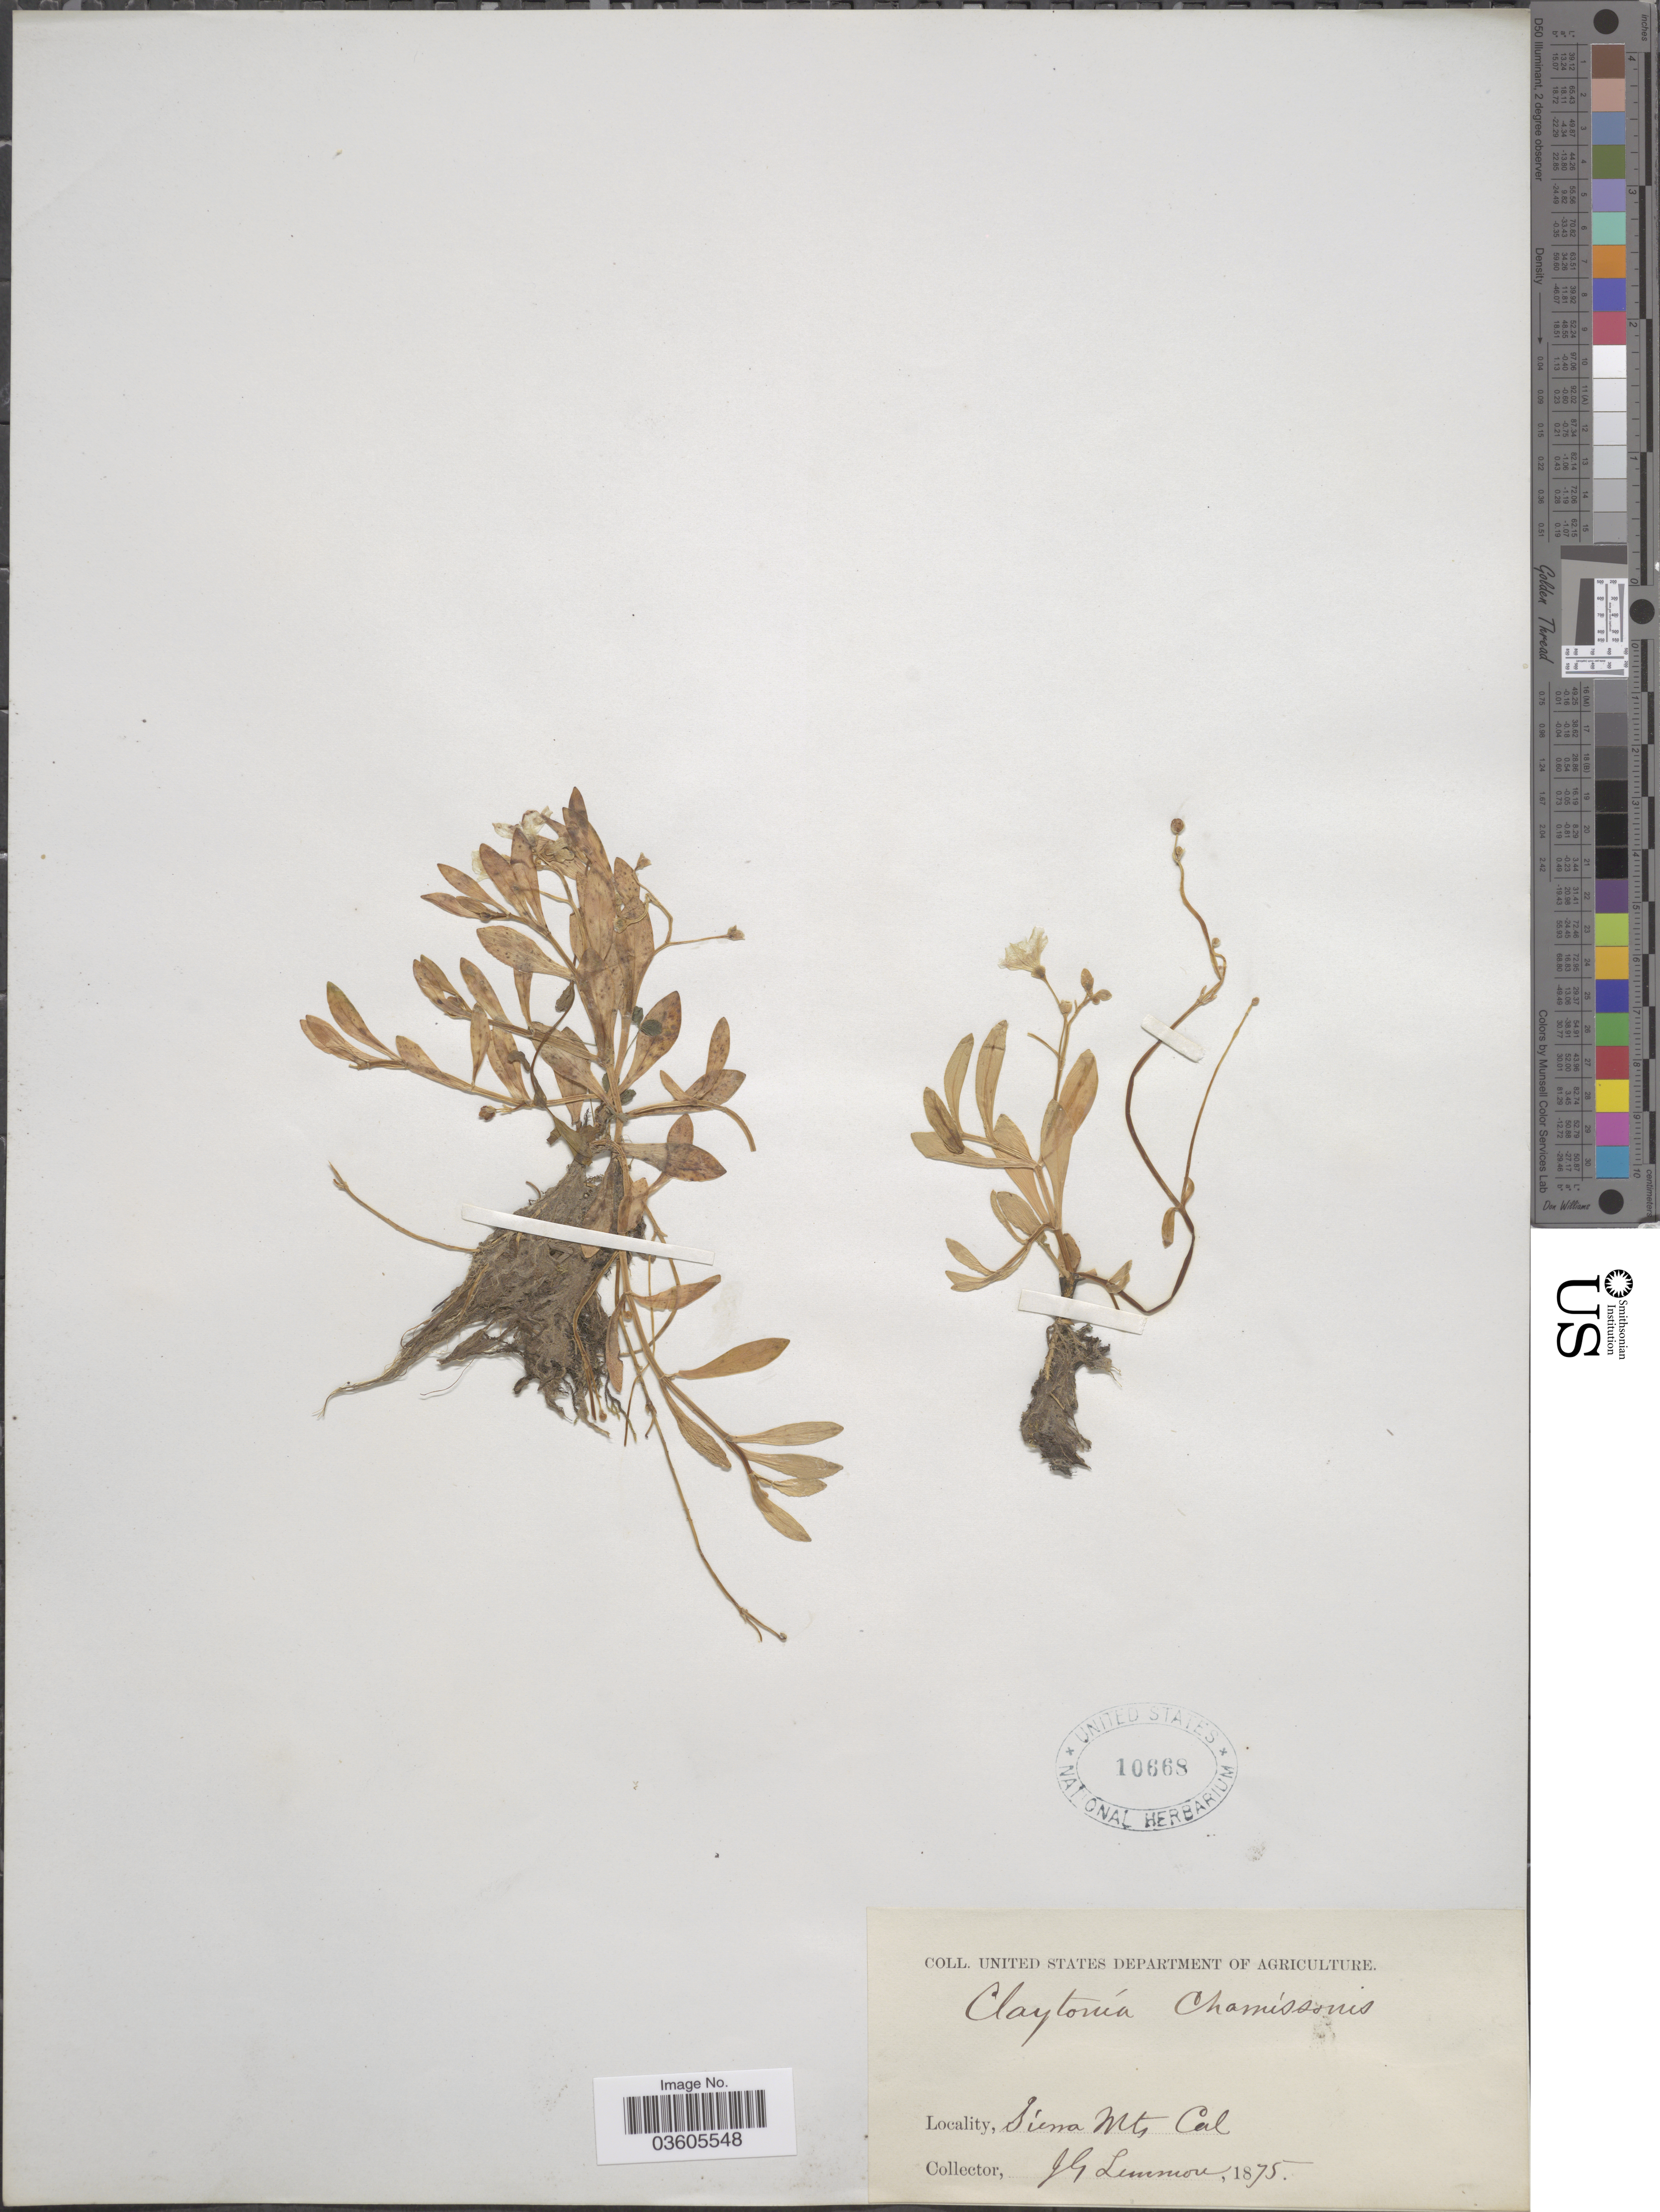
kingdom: Plantae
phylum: Tracheophyta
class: Magnoliopsida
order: Caryophyllales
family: Montiaceae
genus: Montia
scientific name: Montia chamissoi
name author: (Ledeb. ex Spreng.) Greene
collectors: J. Lemmon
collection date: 1875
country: United States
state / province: California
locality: Sierra Mts.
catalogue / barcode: US 10668